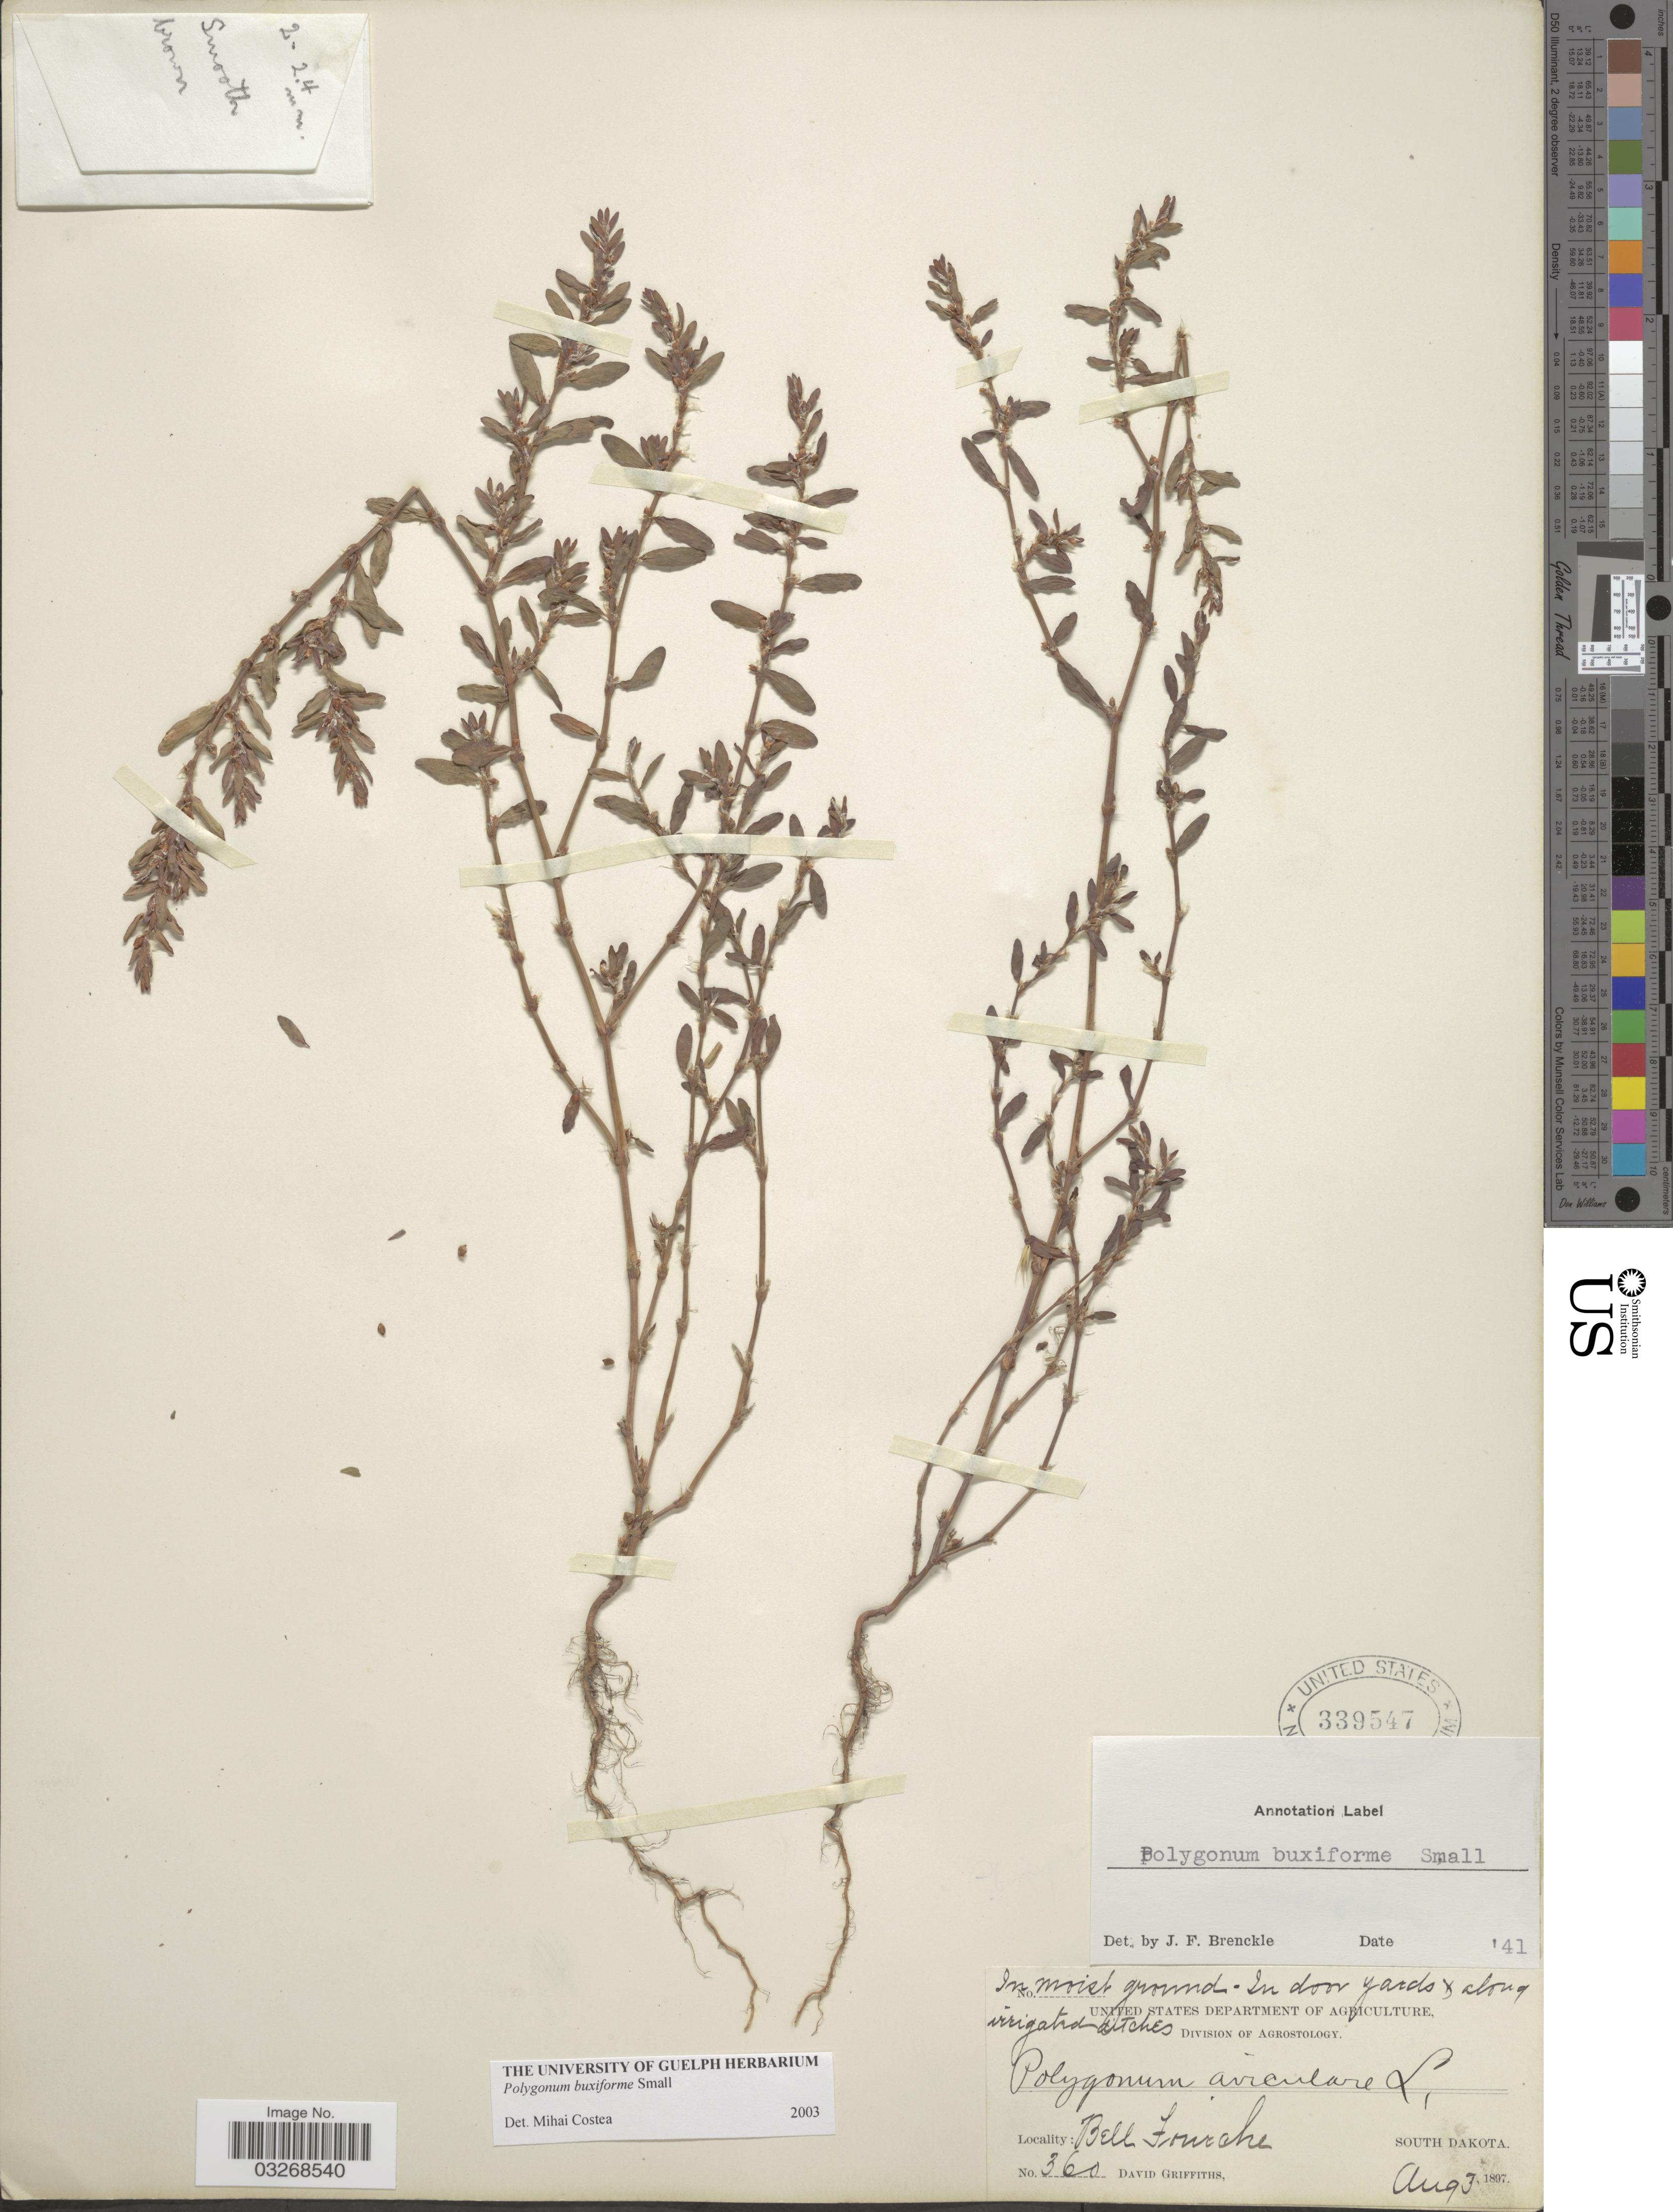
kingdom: Plantae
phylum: Tracheophyta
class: Magnoliopsida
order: Caryophyllales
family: Polygonaceae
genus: Polygonum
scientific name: Polygonum buxiforme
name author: Small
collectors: D. Griffiths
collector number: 360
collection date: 1897-08-03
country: United States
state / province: South Dakota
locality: Bell Fourche.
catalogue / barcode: US 339547